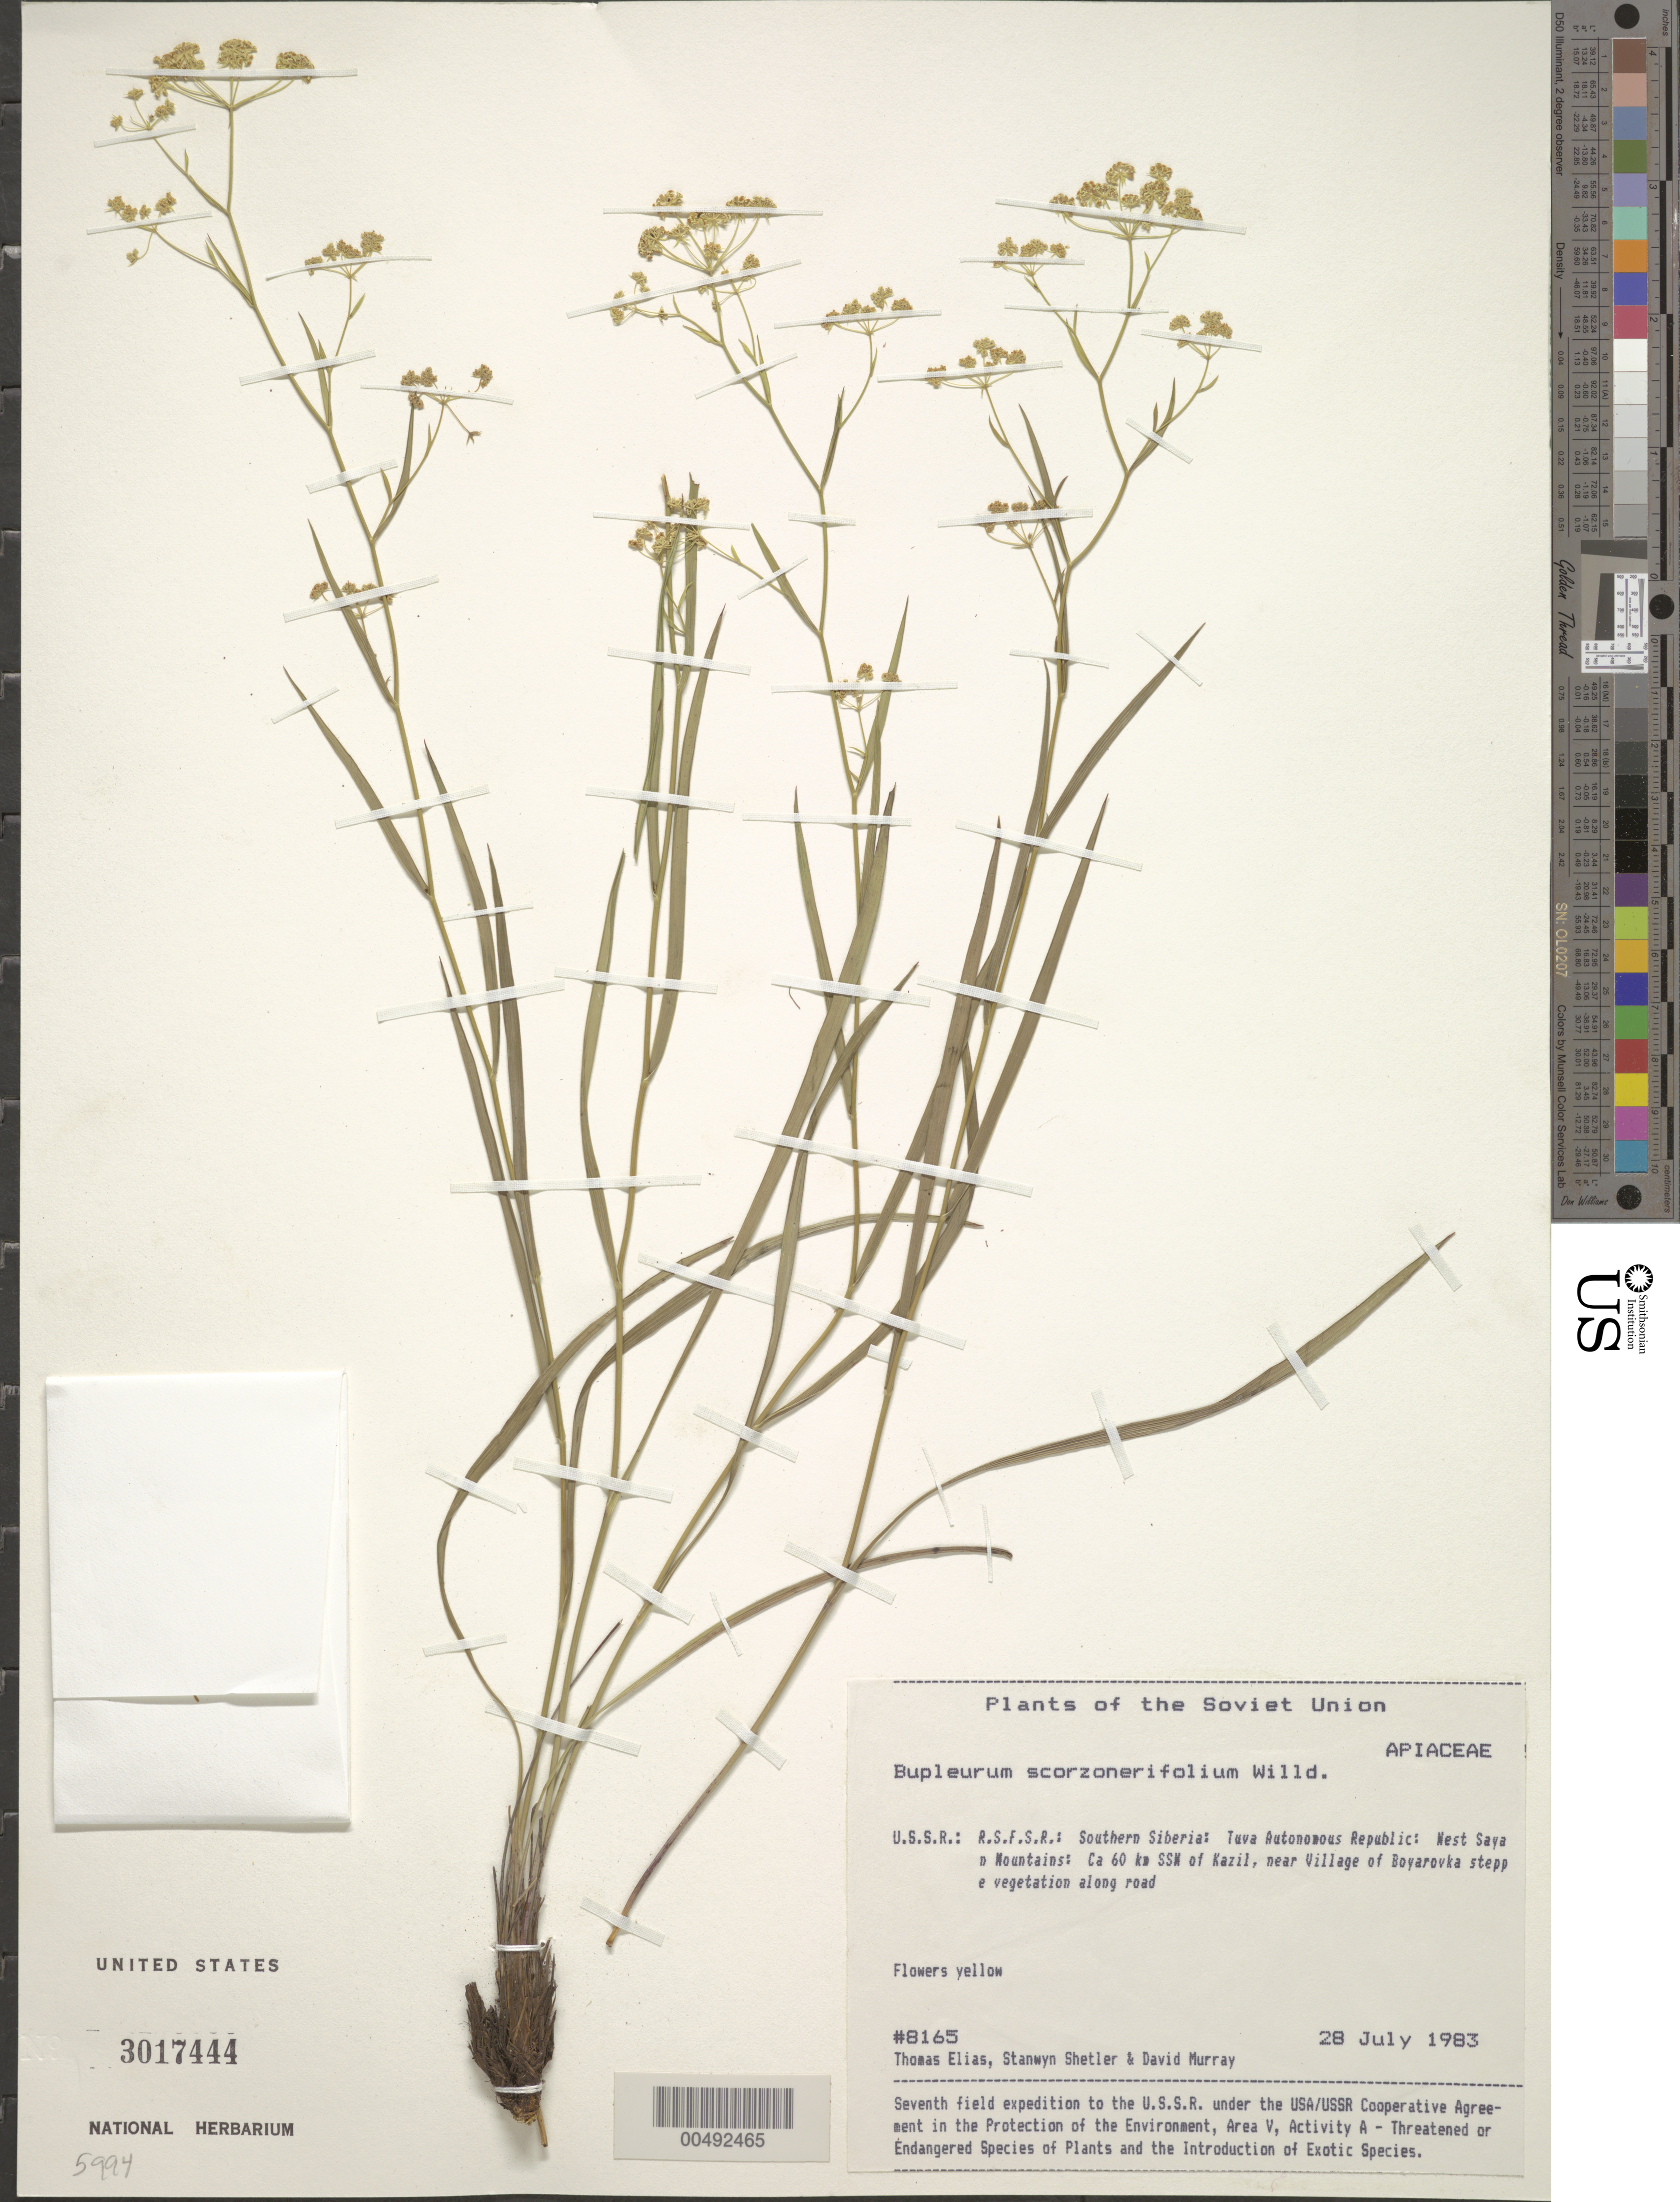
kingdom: Plantae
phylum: Tracheophyta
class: Magnoliopsida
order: Apiales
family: Apiaceae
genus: Bupleurum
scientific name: Bupleurum scorzonerifolium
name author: Willd.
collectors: T. Elias, S. Shetler & D. F. Murray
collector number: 8165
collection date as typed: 28 Jul 1983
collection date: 1983-07-28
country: Russian Federation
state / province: Tuva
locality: West Sayan Mountains, ca. 60 km SSW of Kazil [Kyzyl], near village of Boyarovka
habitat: steppe vegetation along road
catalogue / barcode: US 3017444